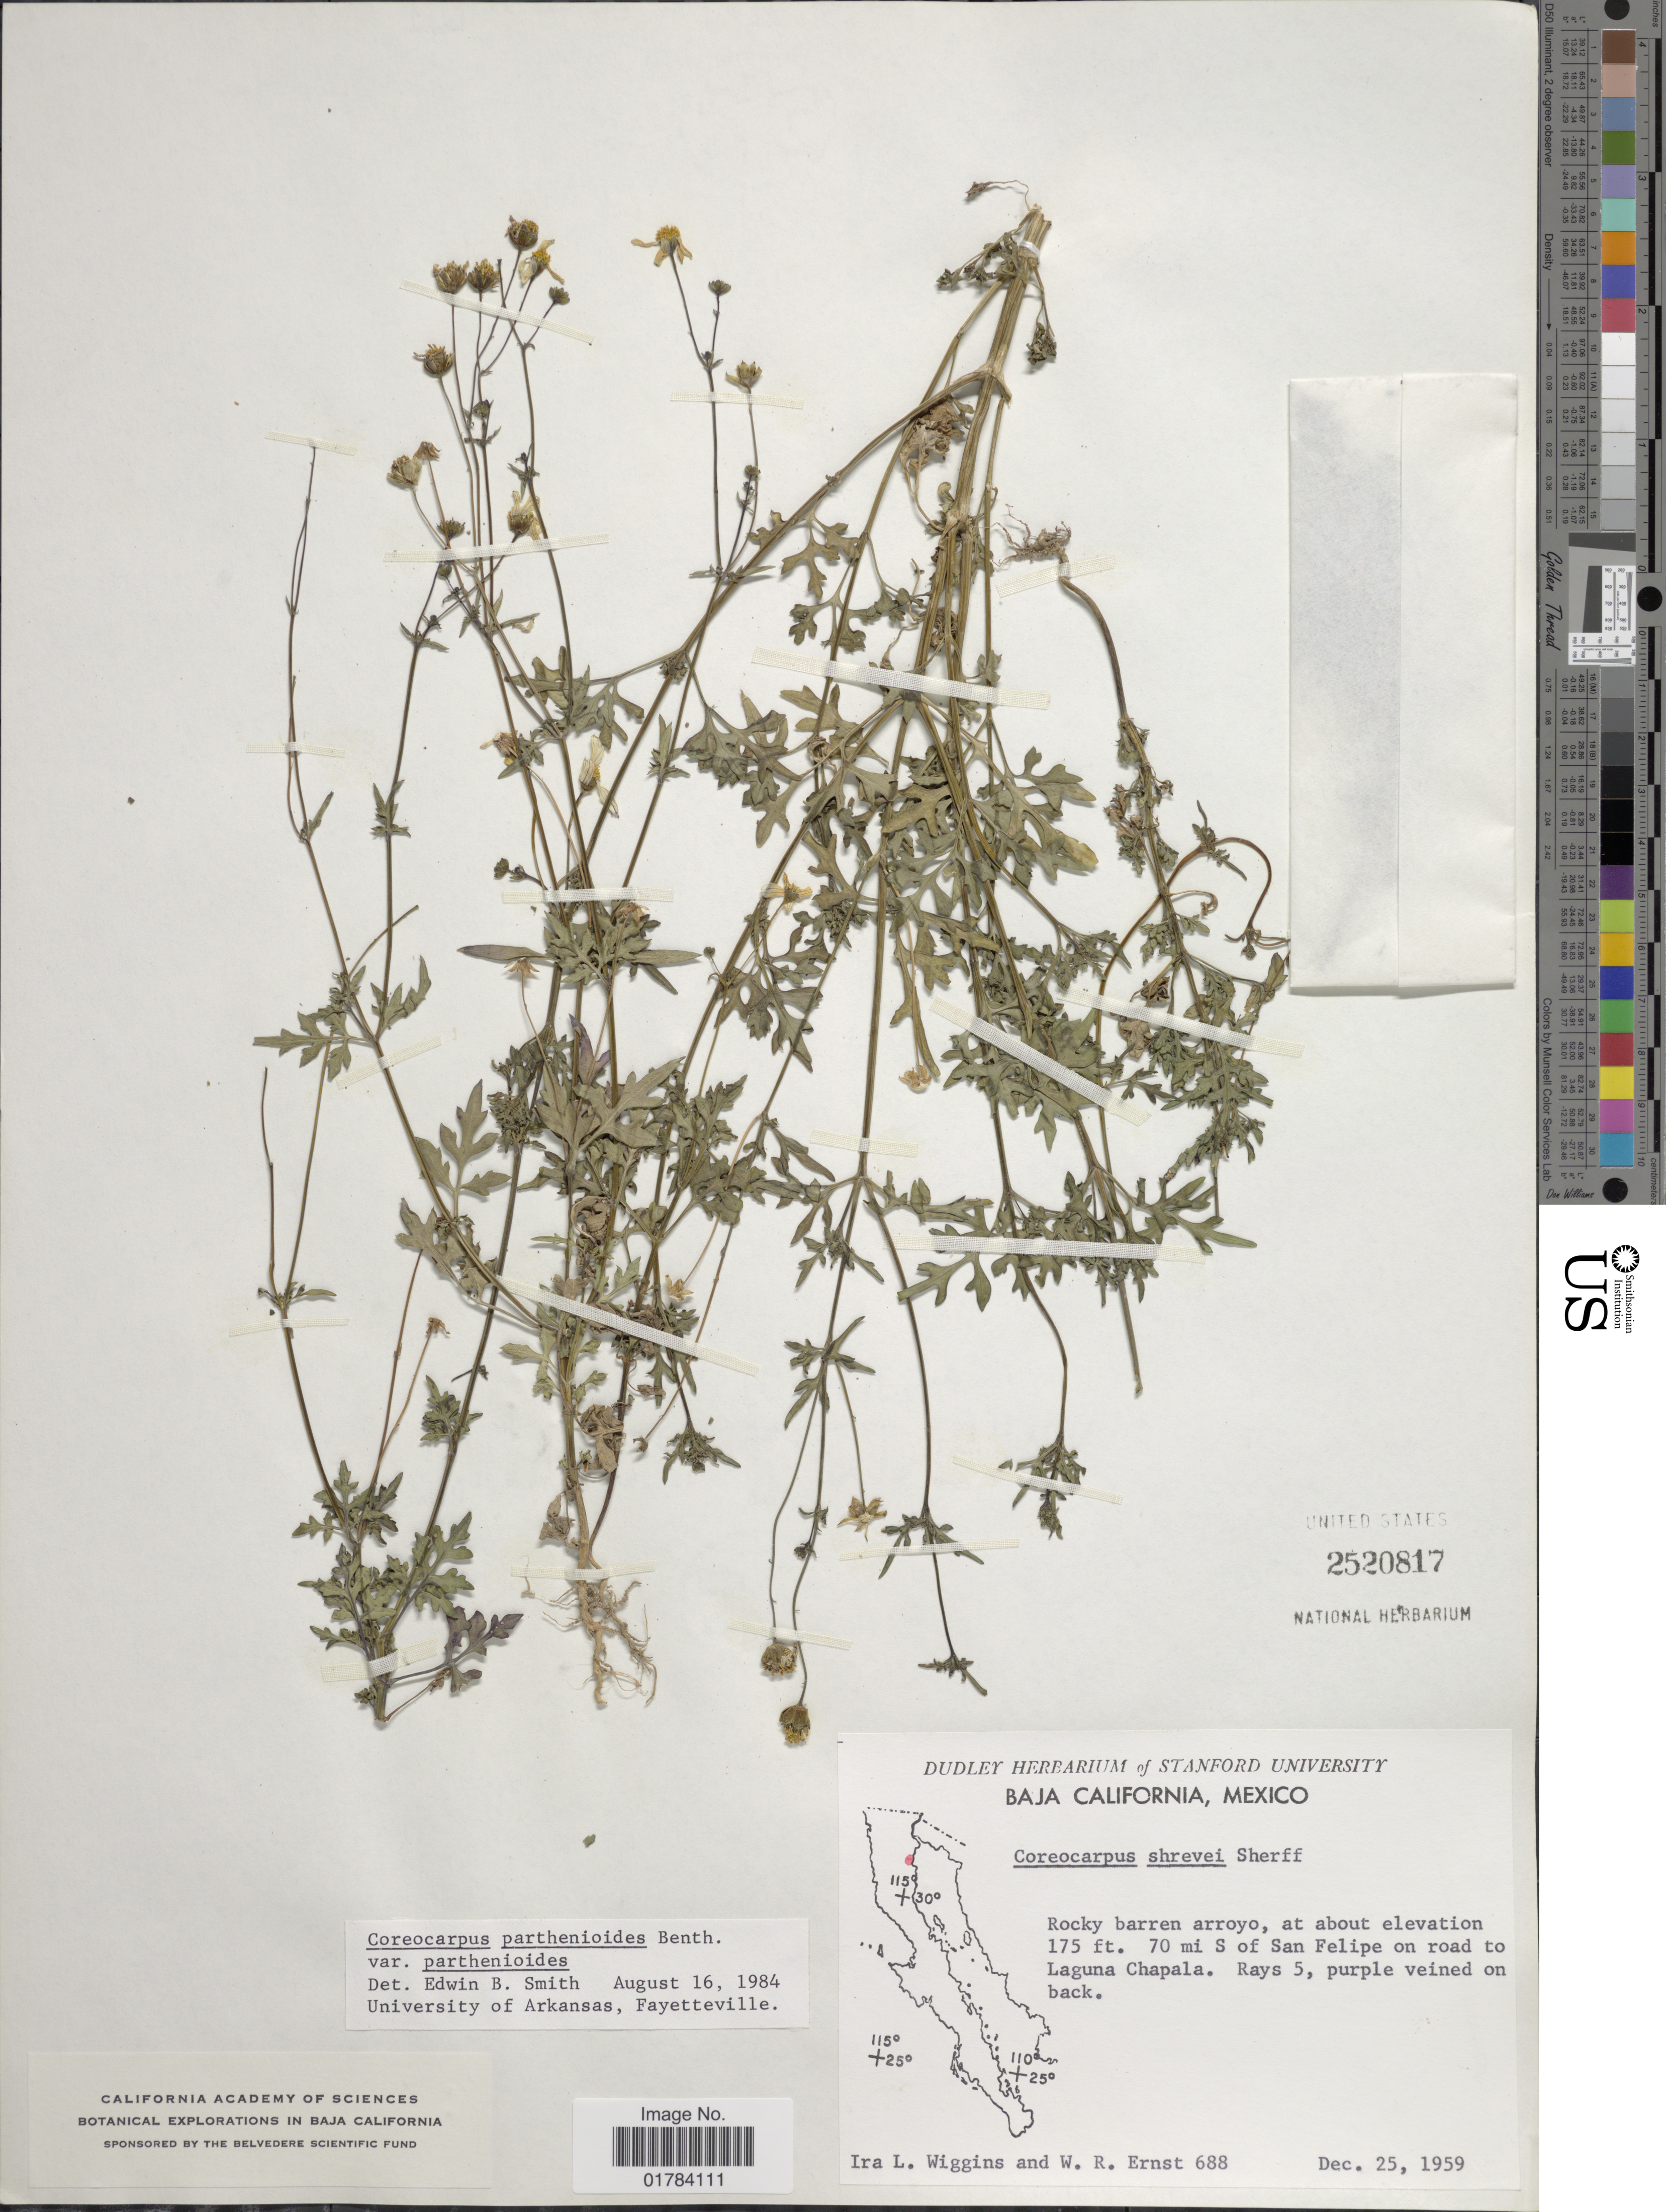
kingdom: Plantae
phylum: Tracheophyta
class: Magnoliopsida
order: Asterales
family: Asteraceae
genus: Coreocarpus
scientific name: Coreocarpus parthenioides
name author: Benth.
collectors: I. L. Wiggins & W. R. Ernst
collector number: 688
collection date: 1959-12-25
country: Mexico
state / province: Baja California Sur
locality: Rocky barren arroyo, 70 mi S of San Felipe on road to Laguna Chapala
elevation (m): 53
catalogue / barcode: US 2520817